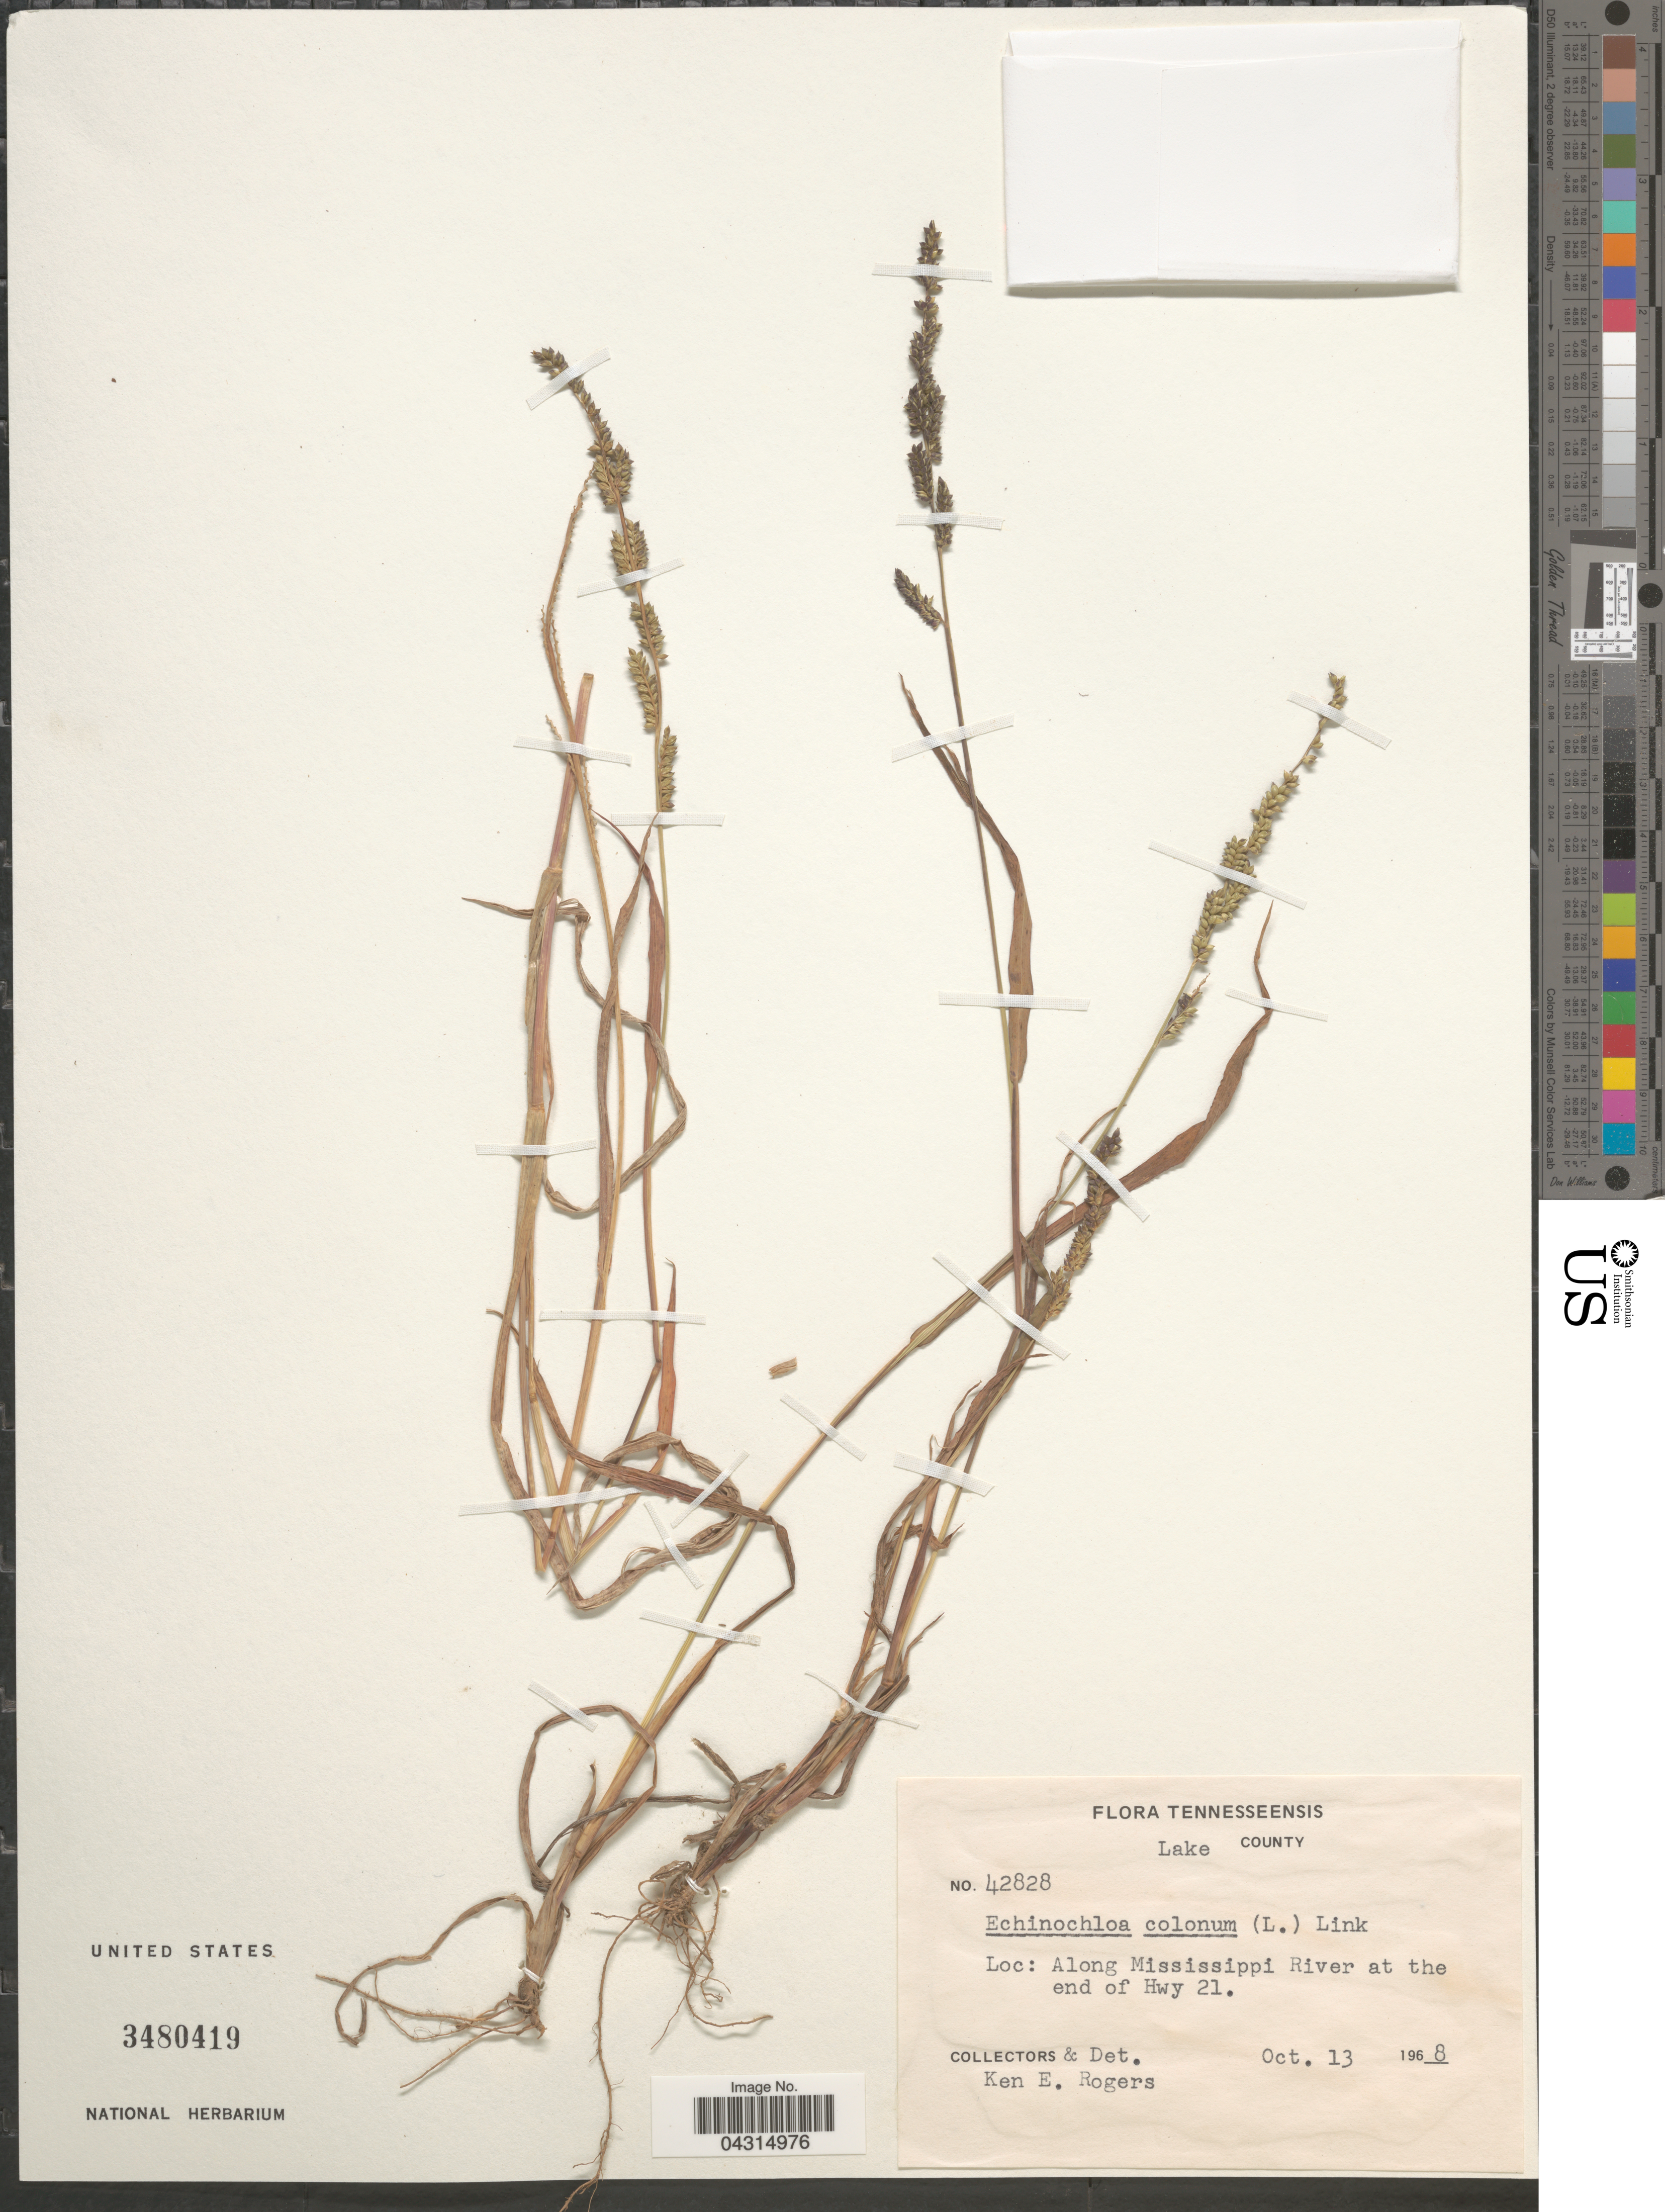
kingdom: Plantae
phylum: Tracheophyta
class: Liliopsida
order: Poales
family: Poaceae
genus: Echinochloa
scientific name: Echinochloa colona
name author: (L.) Link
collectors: K. Rogers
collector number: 42828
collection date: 1968-10-13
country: United States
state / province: Tennessee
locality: Lake County. Along Mississippi River at the end of Hwy 21.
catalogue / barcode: US 3480419